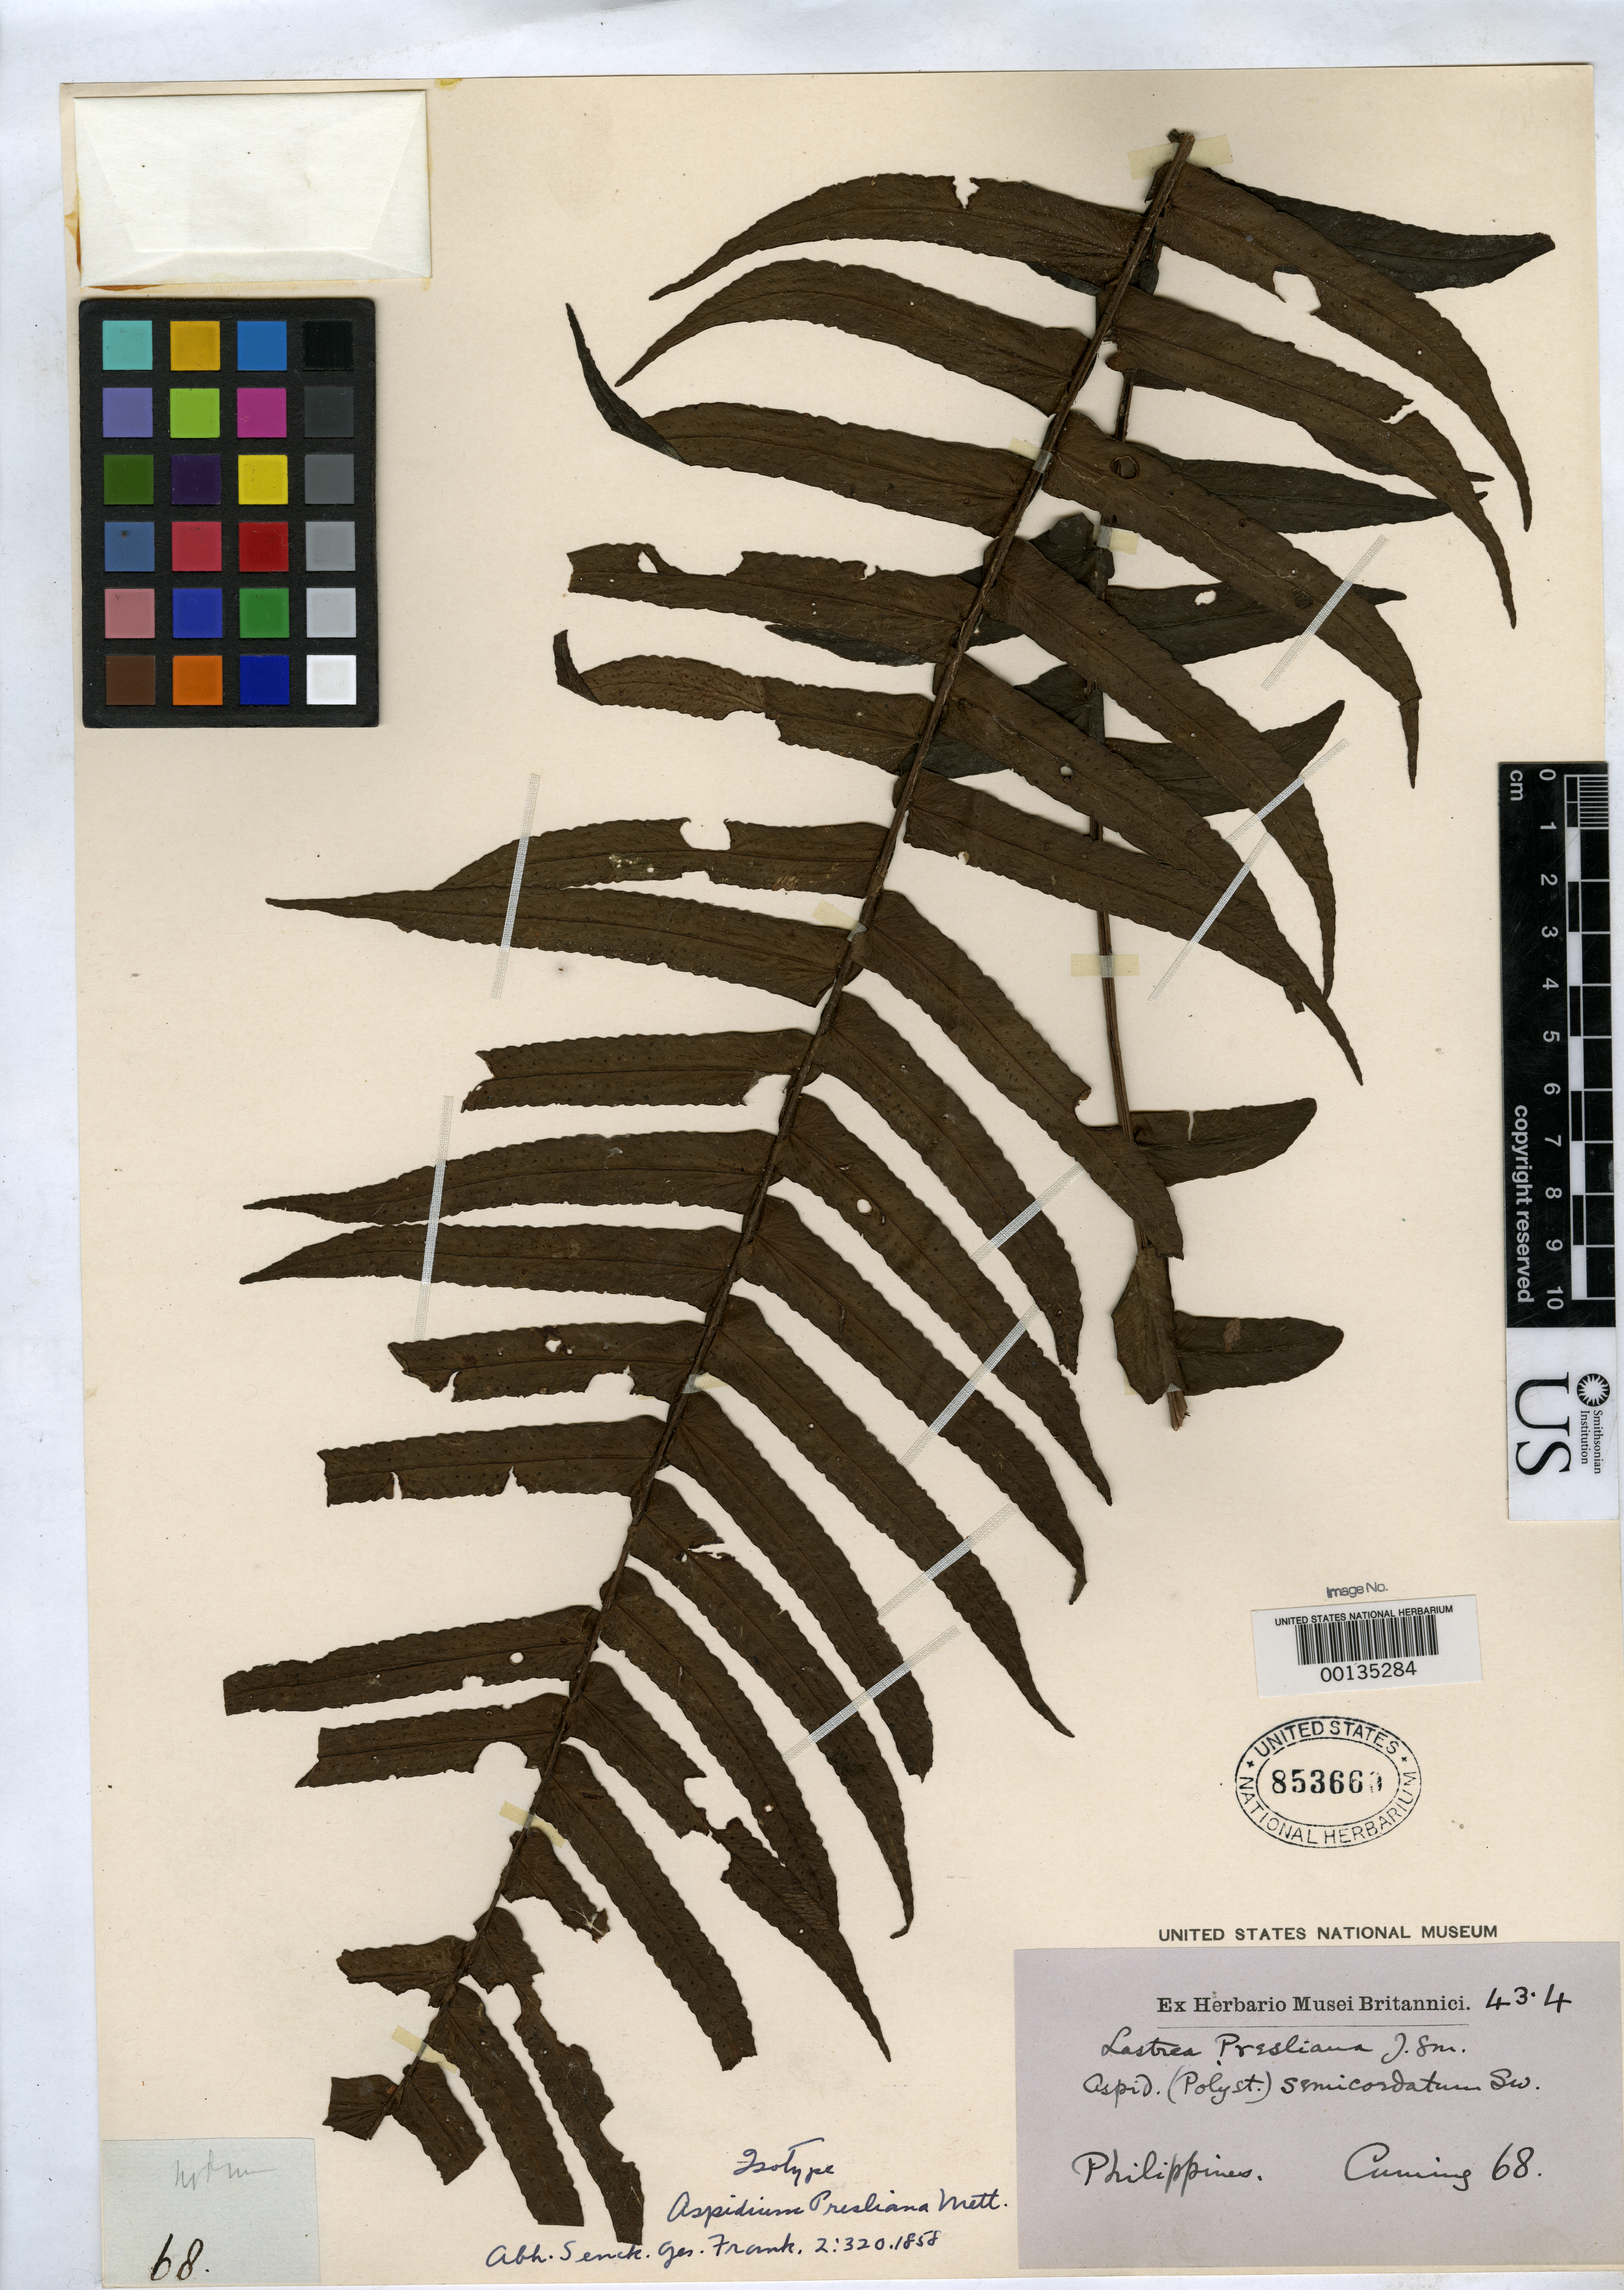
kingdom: Plantae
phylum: Tracheophyta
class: Polypodiopsida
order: Polypodiales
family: Tectariaceae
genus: Aspidium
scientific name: Aspidium preslianum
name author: Mett.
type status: Type Collection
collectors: H. Cuming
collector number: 68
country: Philippines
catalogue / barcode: US 853660